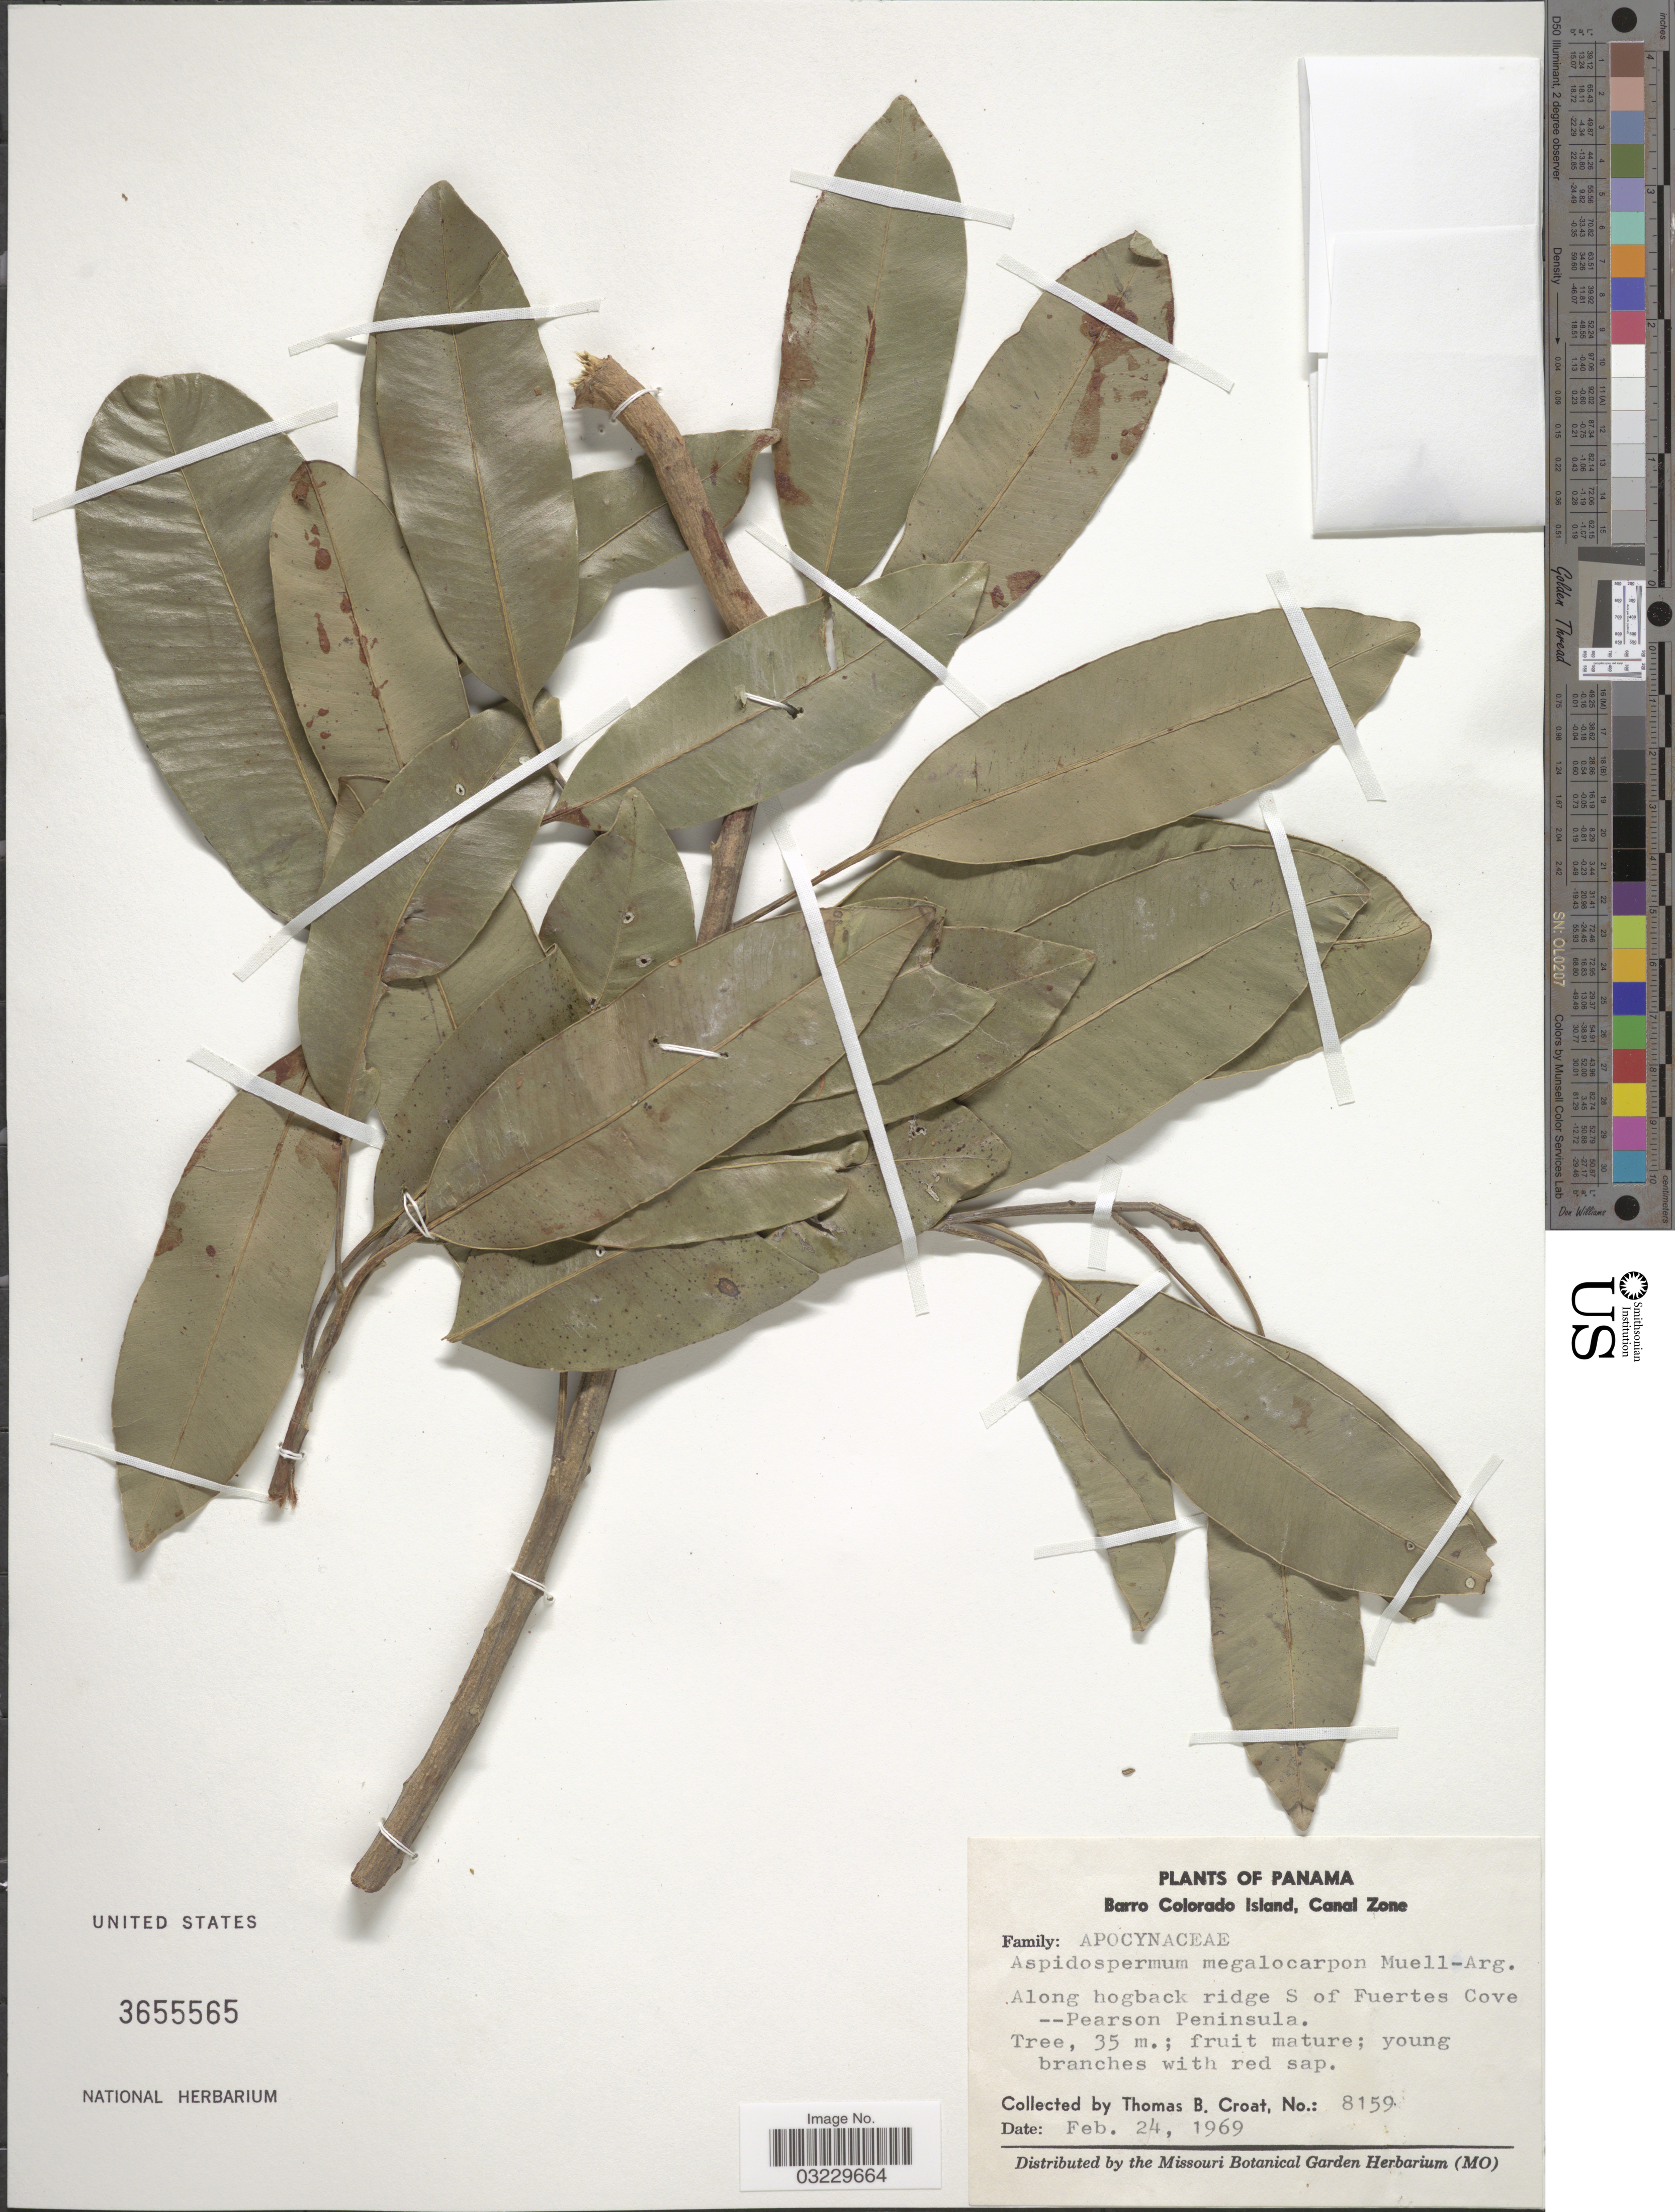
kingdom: Plantae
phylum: Tracheophyta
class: Magnoliopsida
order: Gentianales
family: Apocynaceae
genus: Aspidosperma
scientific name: Aspidosperma megalocarpon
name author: Müll. Arg.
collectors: T. B. Croat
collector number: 8159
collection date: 1969-02-24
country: Panama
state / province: Panamá Oeste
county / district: Canal Zone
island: Barro Colorado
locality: Barro Colorado Island, Canal Zone. Along hogback ridge S of Fuertes Cove--Pearson Peninsula.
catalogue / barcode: US 3655565